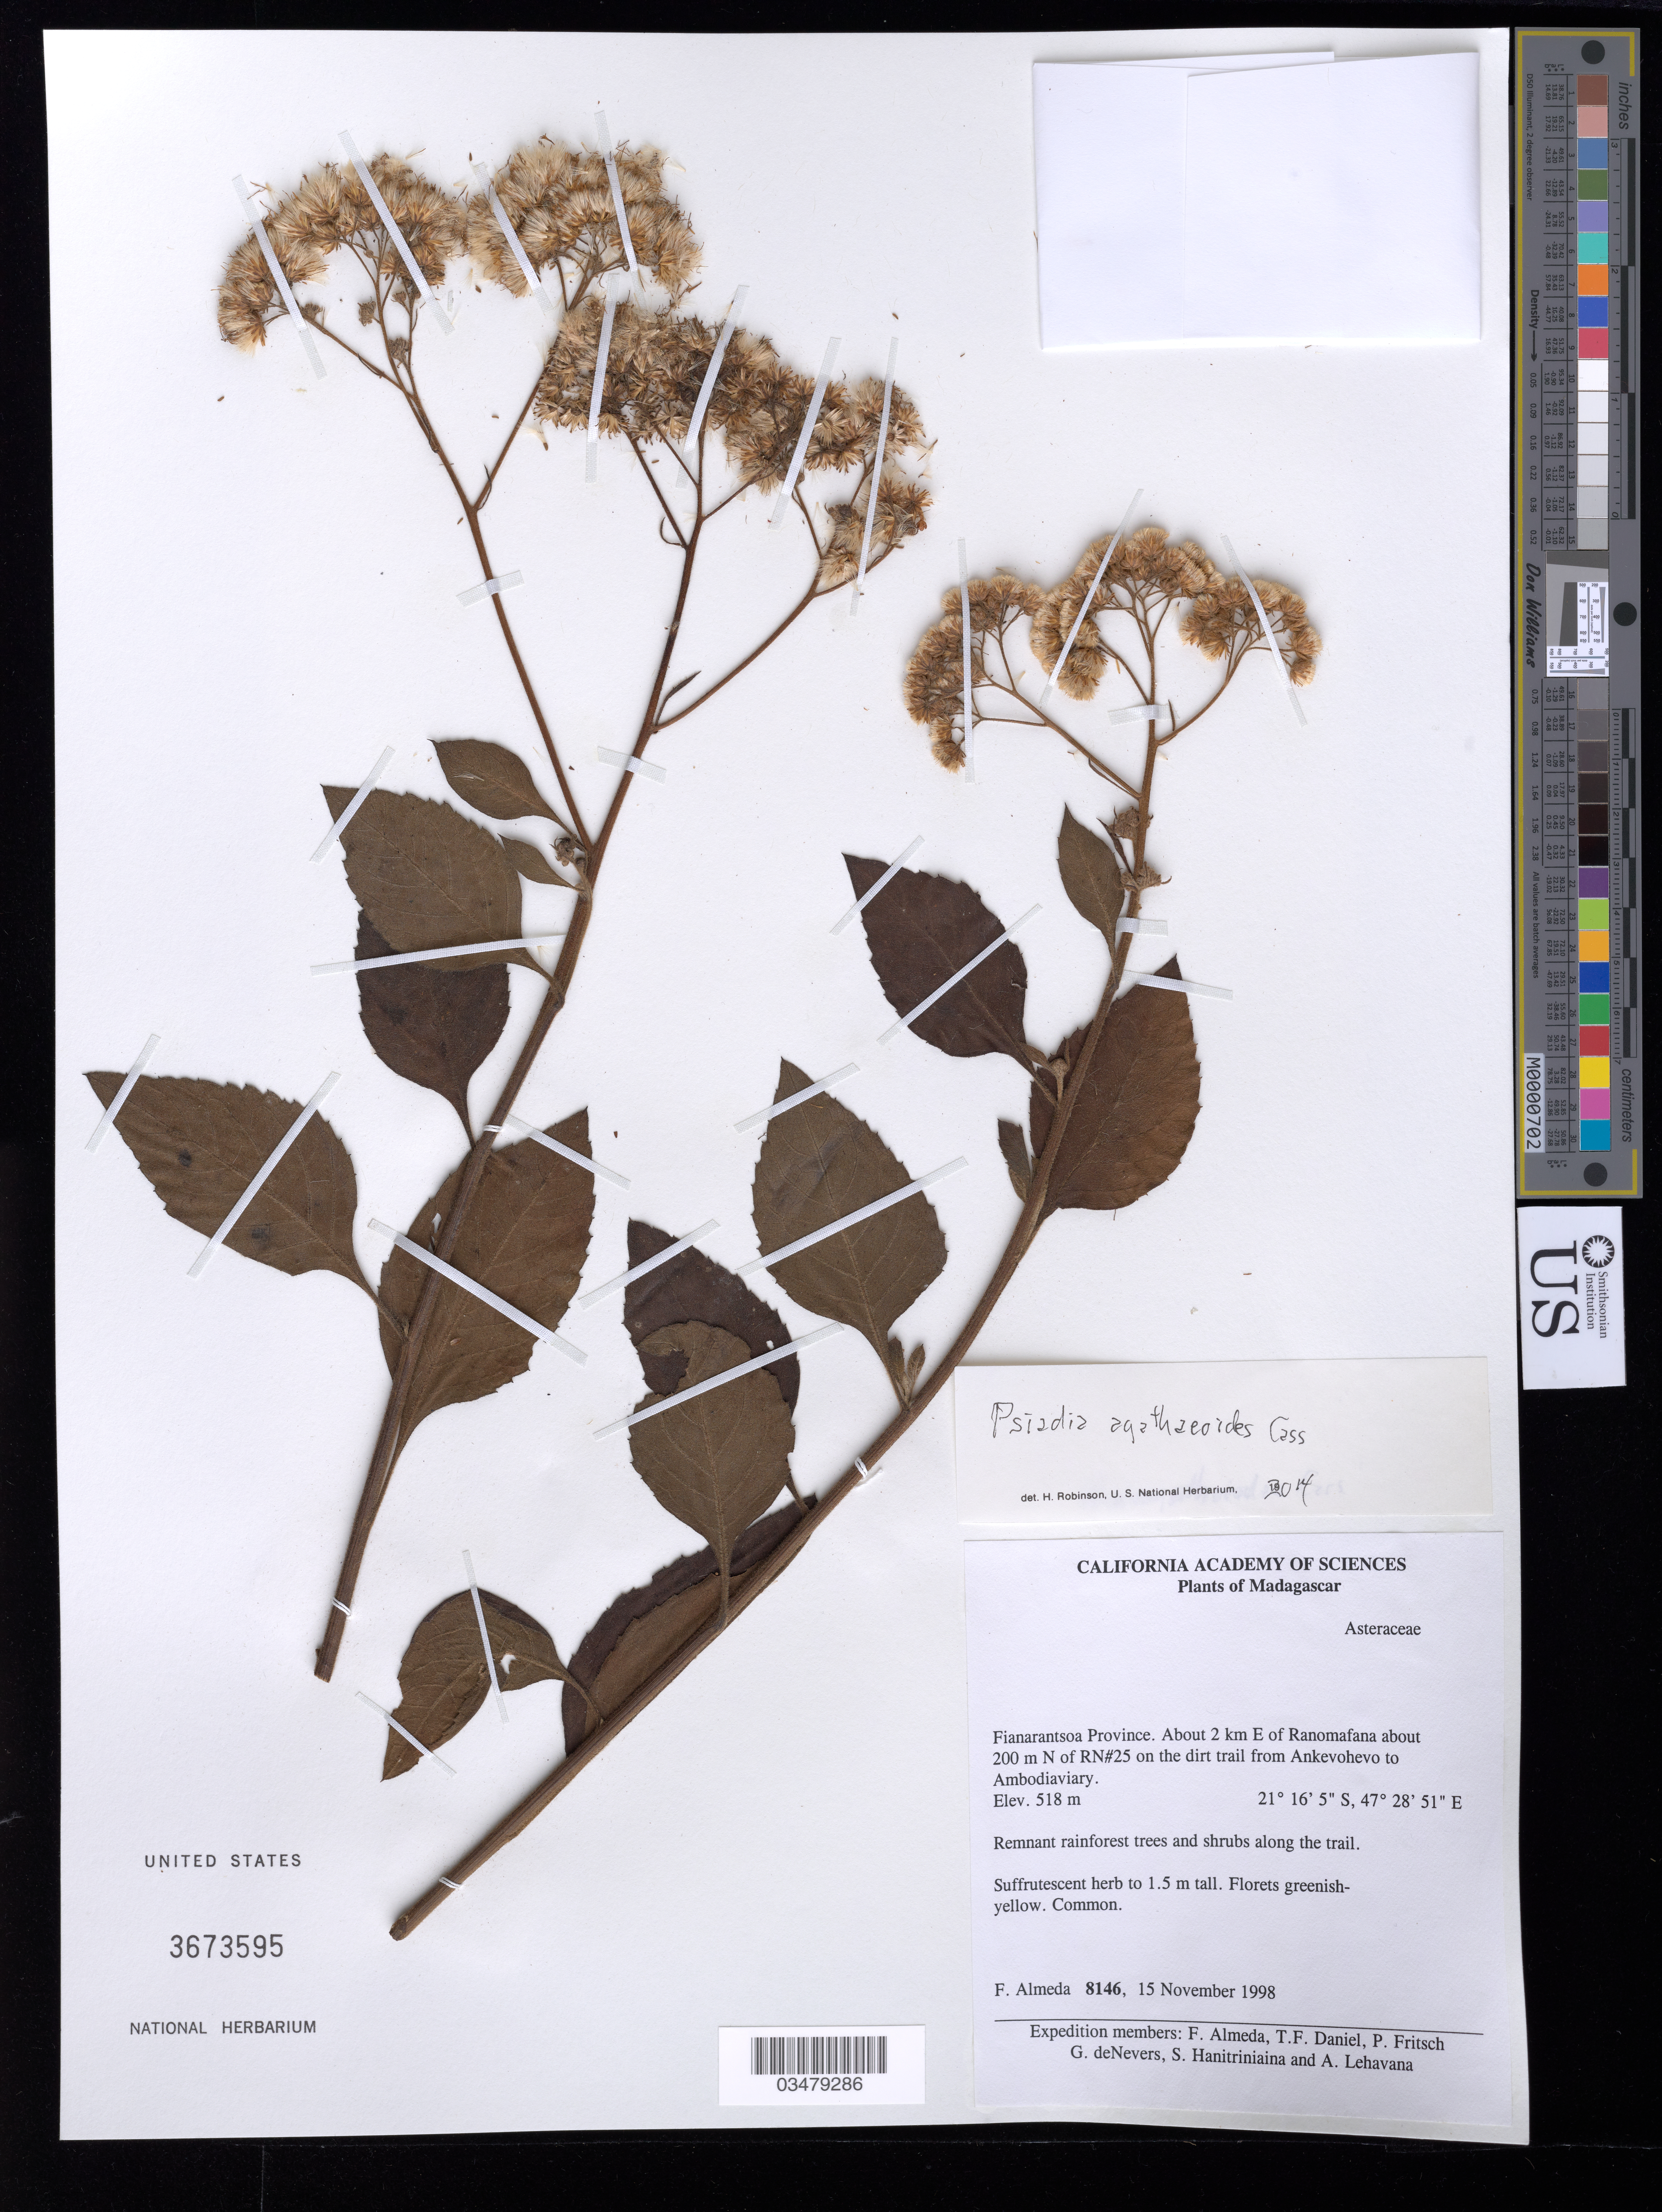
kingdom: Plantae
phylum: Tracheophyta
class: Magnoliopsida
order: Asterales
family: Asteraceae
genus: Psiadia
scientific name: Psiadia agathaeoides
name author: (Cass.) Drake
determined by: Robinson, Harold E., (US)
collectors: F. Almeda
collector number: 8146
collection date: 1998-11-15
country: Madagascar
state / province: Vatovavy Fitovinany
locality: About 2 km E of Ranomafana about 200 m N of RN#25 on the dirt trail from Ankevohevo to Ambodiaviary.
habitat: Remnant rainforest trees and shrubs along the trail.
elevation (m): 518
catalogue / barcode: US 3673595